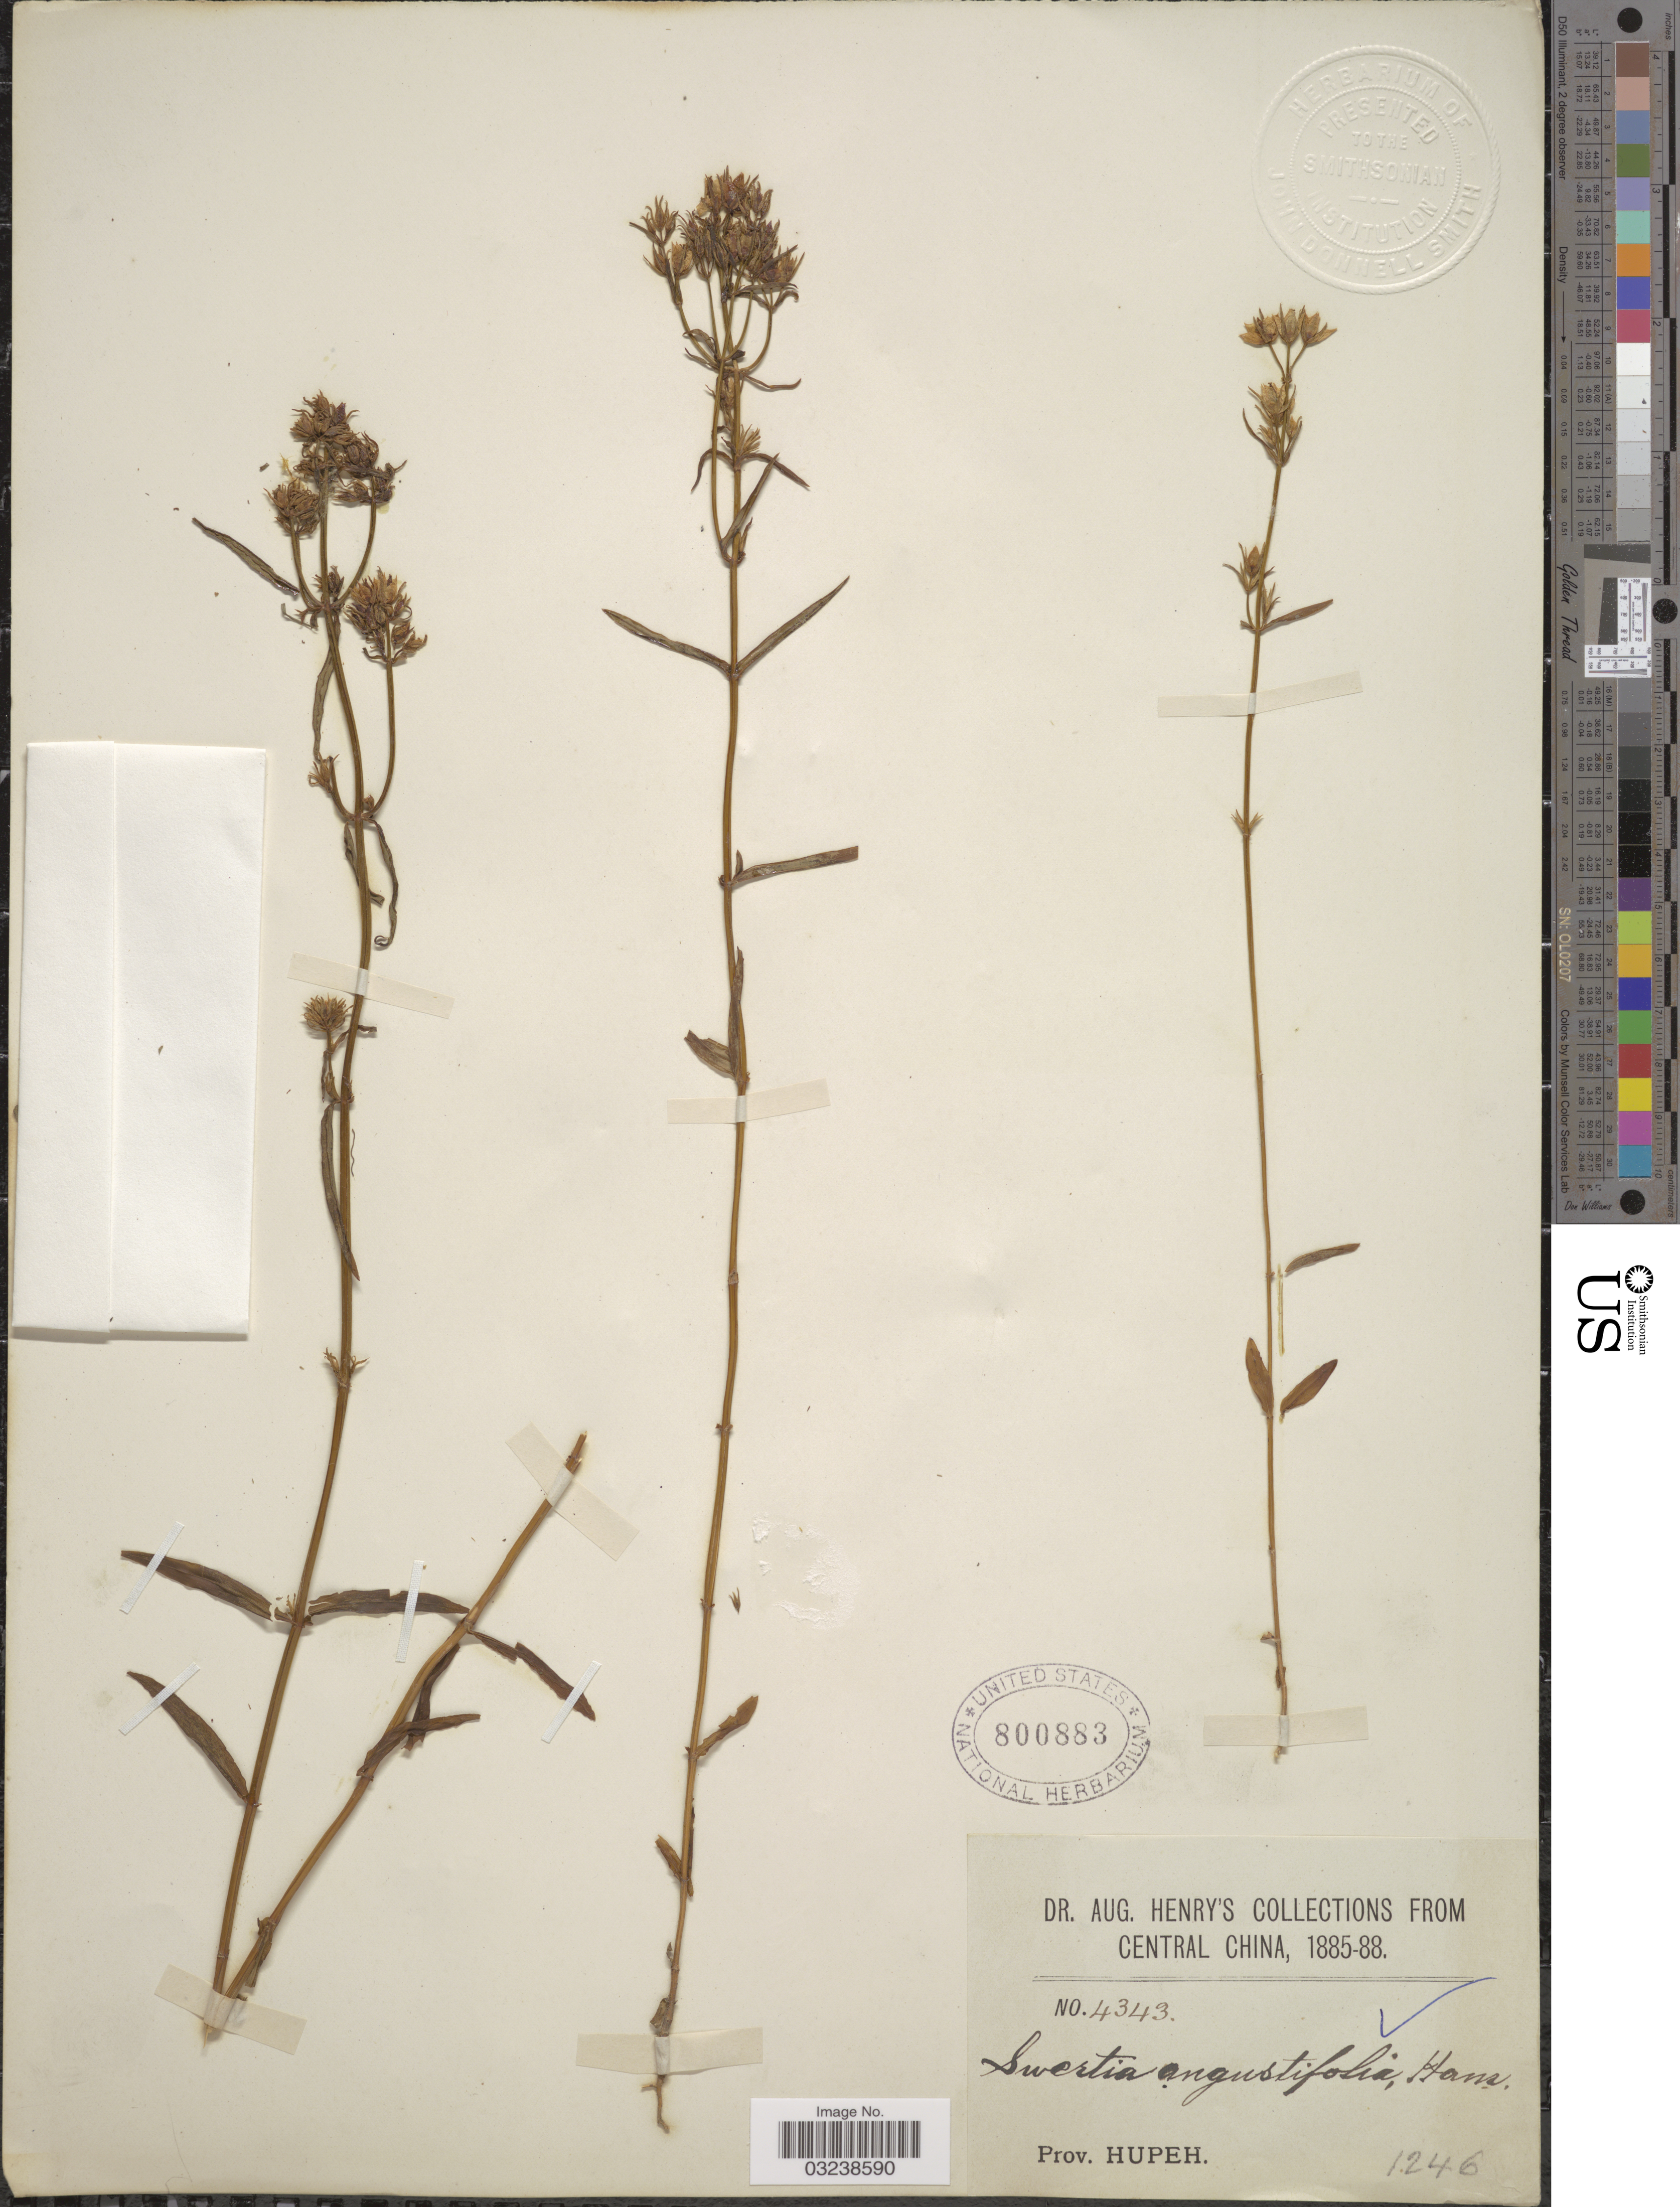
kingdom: Plantae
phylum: Tracheophyta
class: Magnoliopsida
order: Gentianales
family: Gentianaceae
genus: Swertia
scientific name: Swertia angustifolia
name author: Buch.-Ham. ex D. Don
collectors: A. Henry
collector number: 4343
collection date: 1885/1888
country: China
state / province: Hubei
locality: Central China. Prov. Hupeh.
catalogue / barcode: US 800883